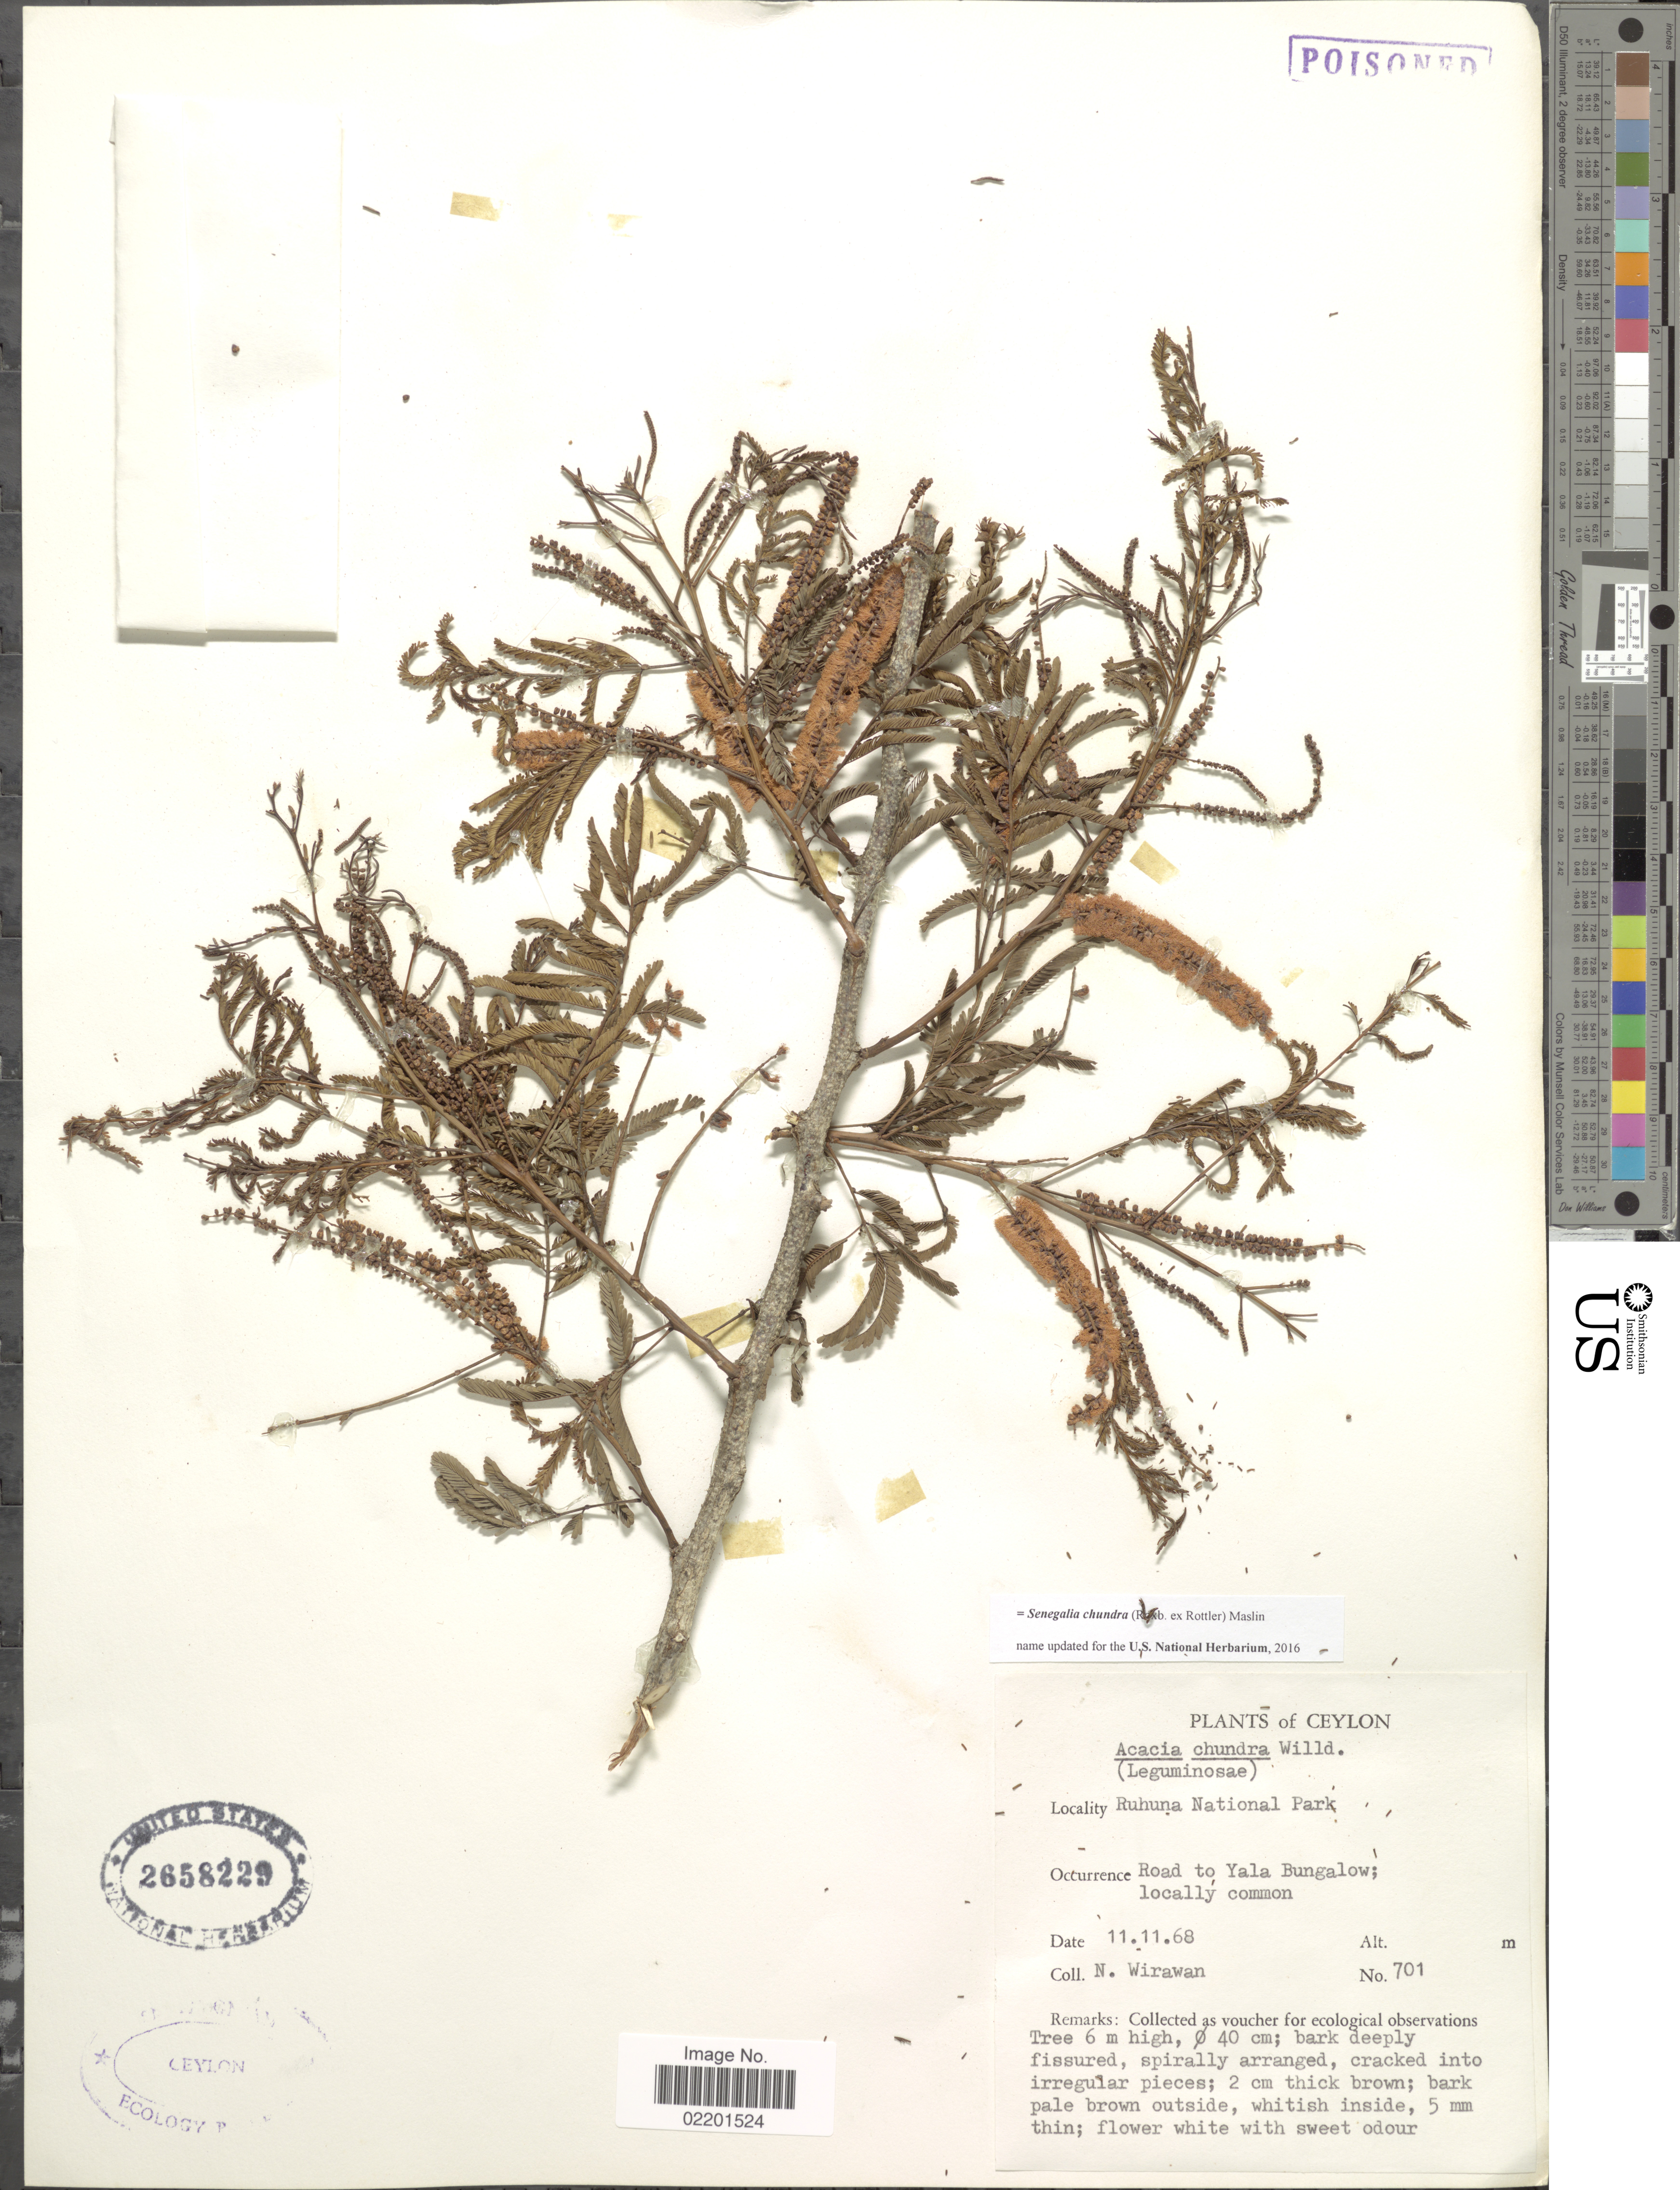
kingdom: Plantae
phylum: Tracheophyta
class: Magnoliopsida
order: Fabales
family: Fabaceae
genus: Senegalia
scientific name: Senegalia chundra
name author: (Roxb. ex Rottler) Maslin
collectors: N. Wirawan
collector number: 701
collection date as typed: Transcribed d/m/y: 11/11/68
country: Sri Lanka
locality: Road to Yala Bungalow.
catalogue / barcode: US 2658229